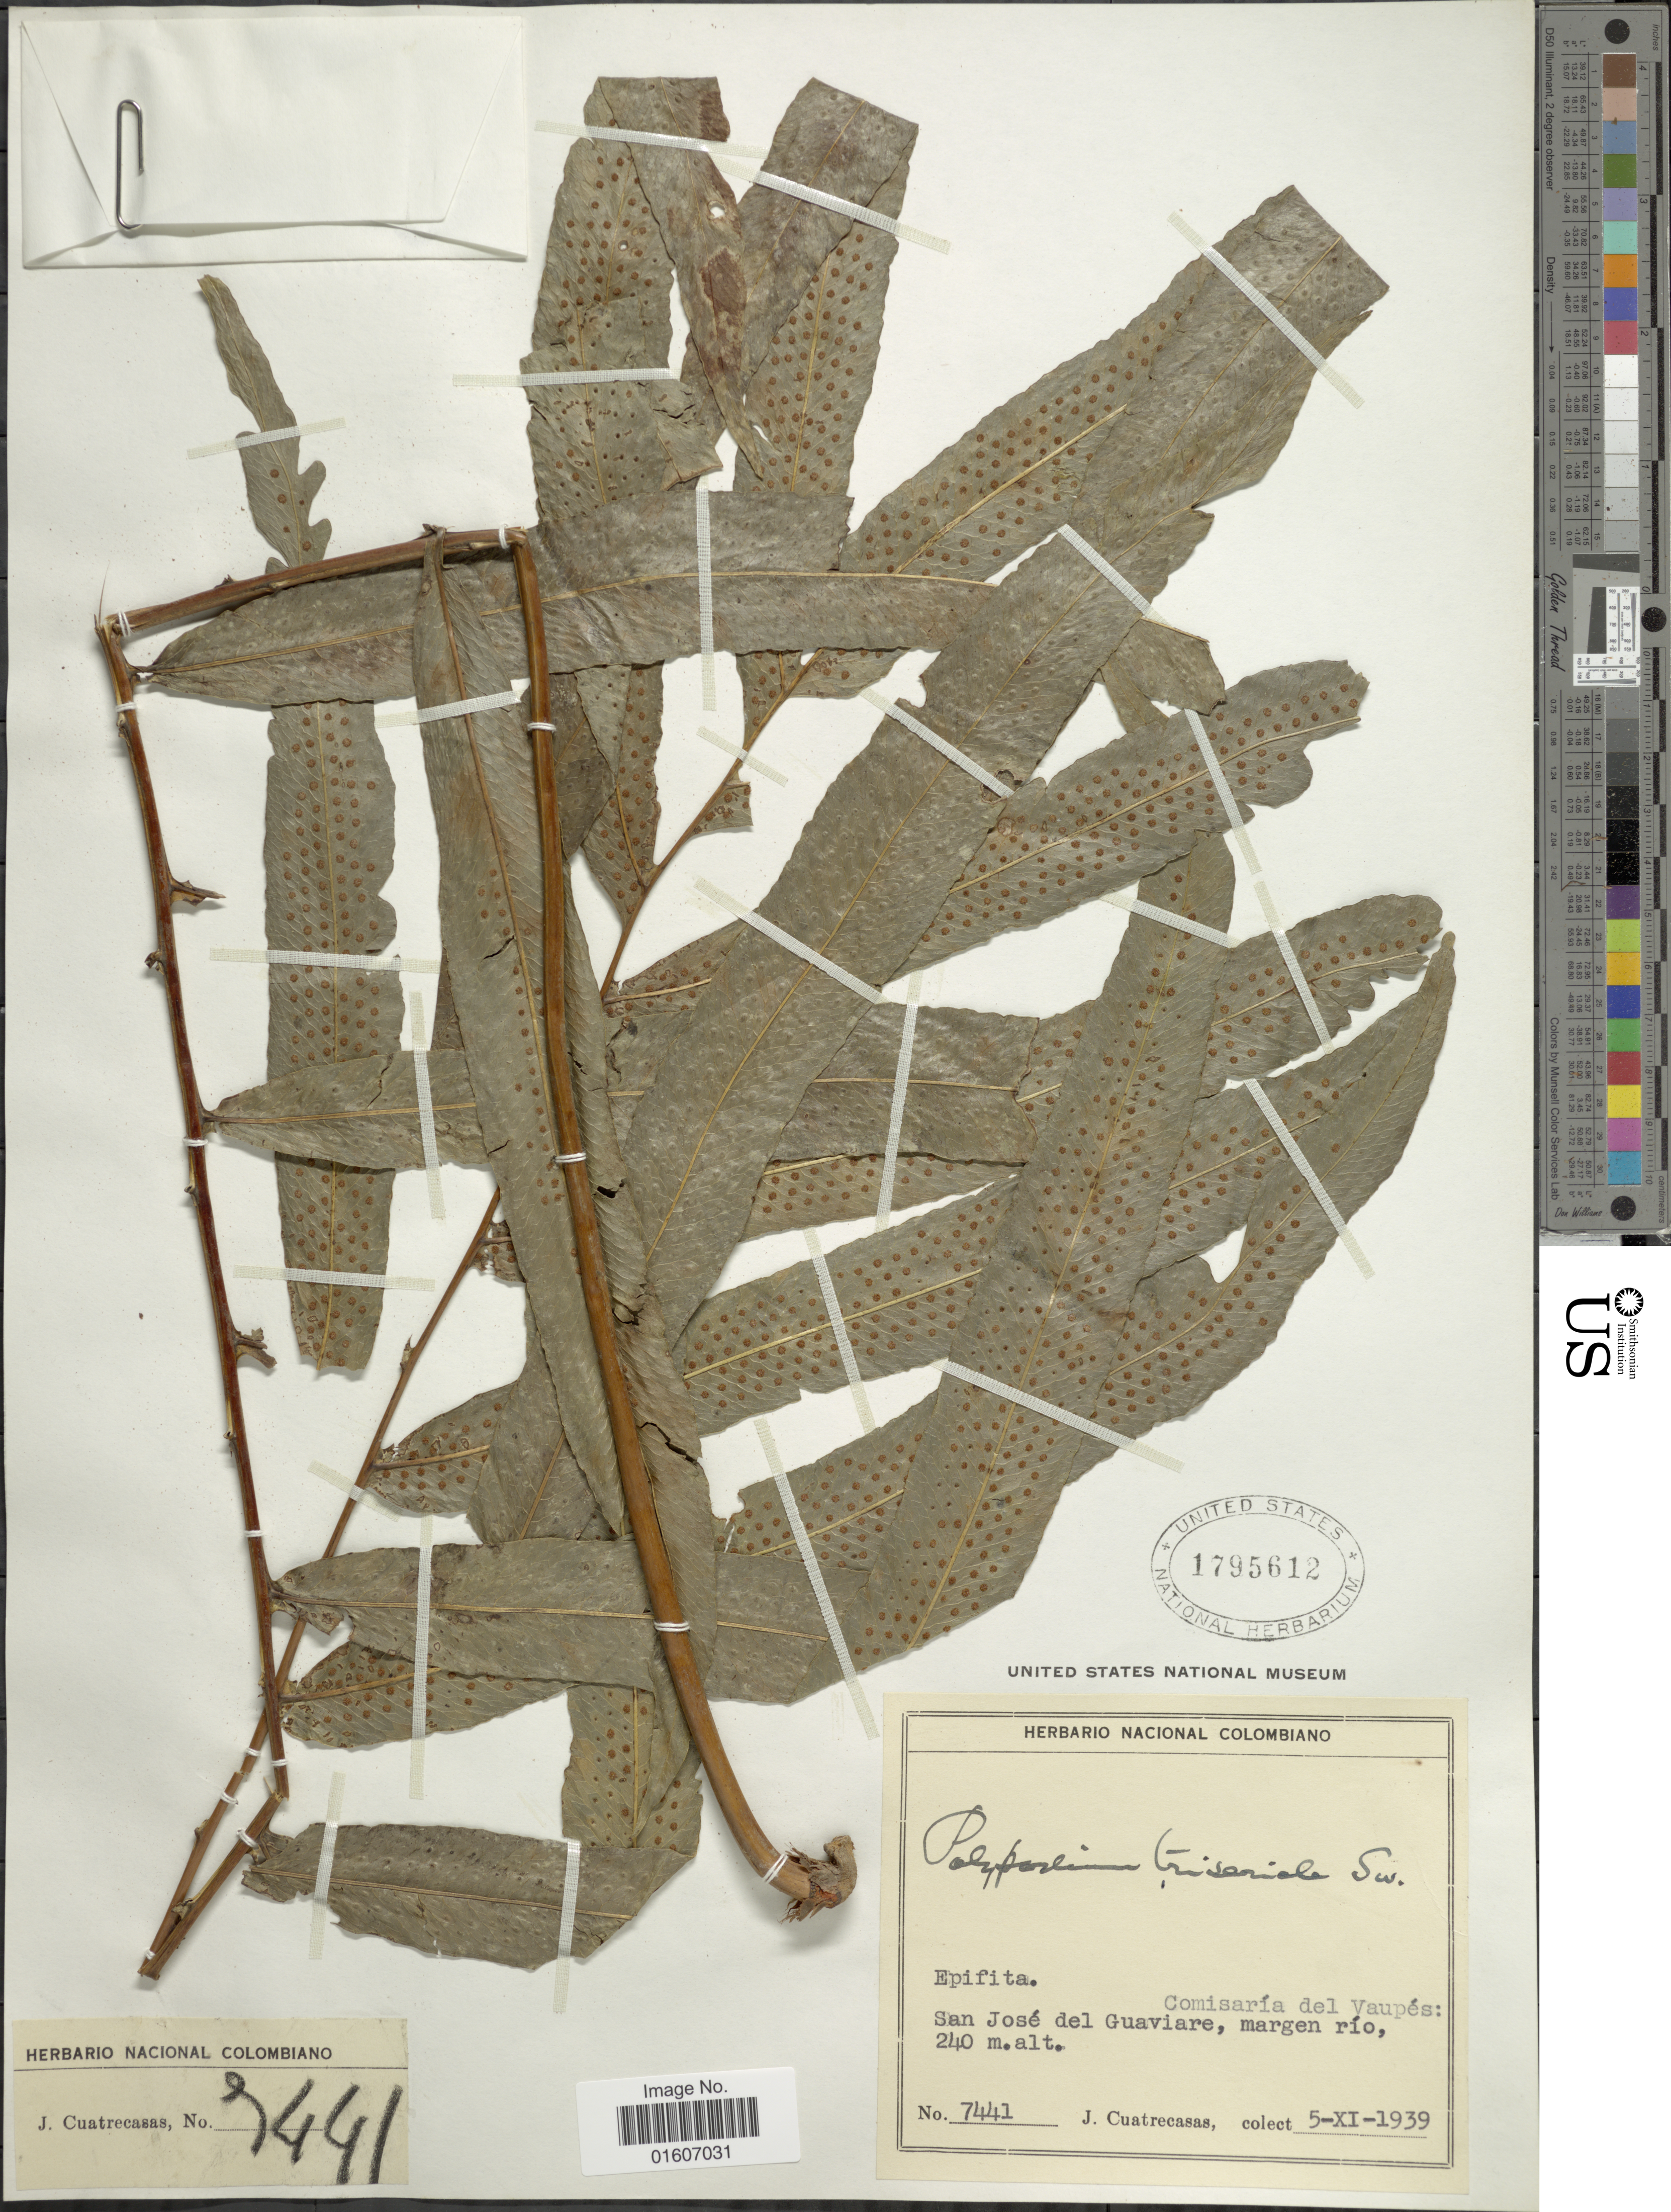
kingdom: Plantae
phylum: Tracheophyta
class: Polypodiopsida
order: Polypodiales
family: Polypodiaceae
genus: Serpocaulon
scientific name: Serpocaulon triseriale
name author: (Sw.) A.R. Sm.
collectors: J. Cuatrecasas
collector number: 7441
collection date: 1939-11-05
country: Colombia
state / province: Vaupés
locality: Comisaría del Vaupés: San José del Guaviare, margen río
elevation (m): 240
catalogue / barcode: US 1795612